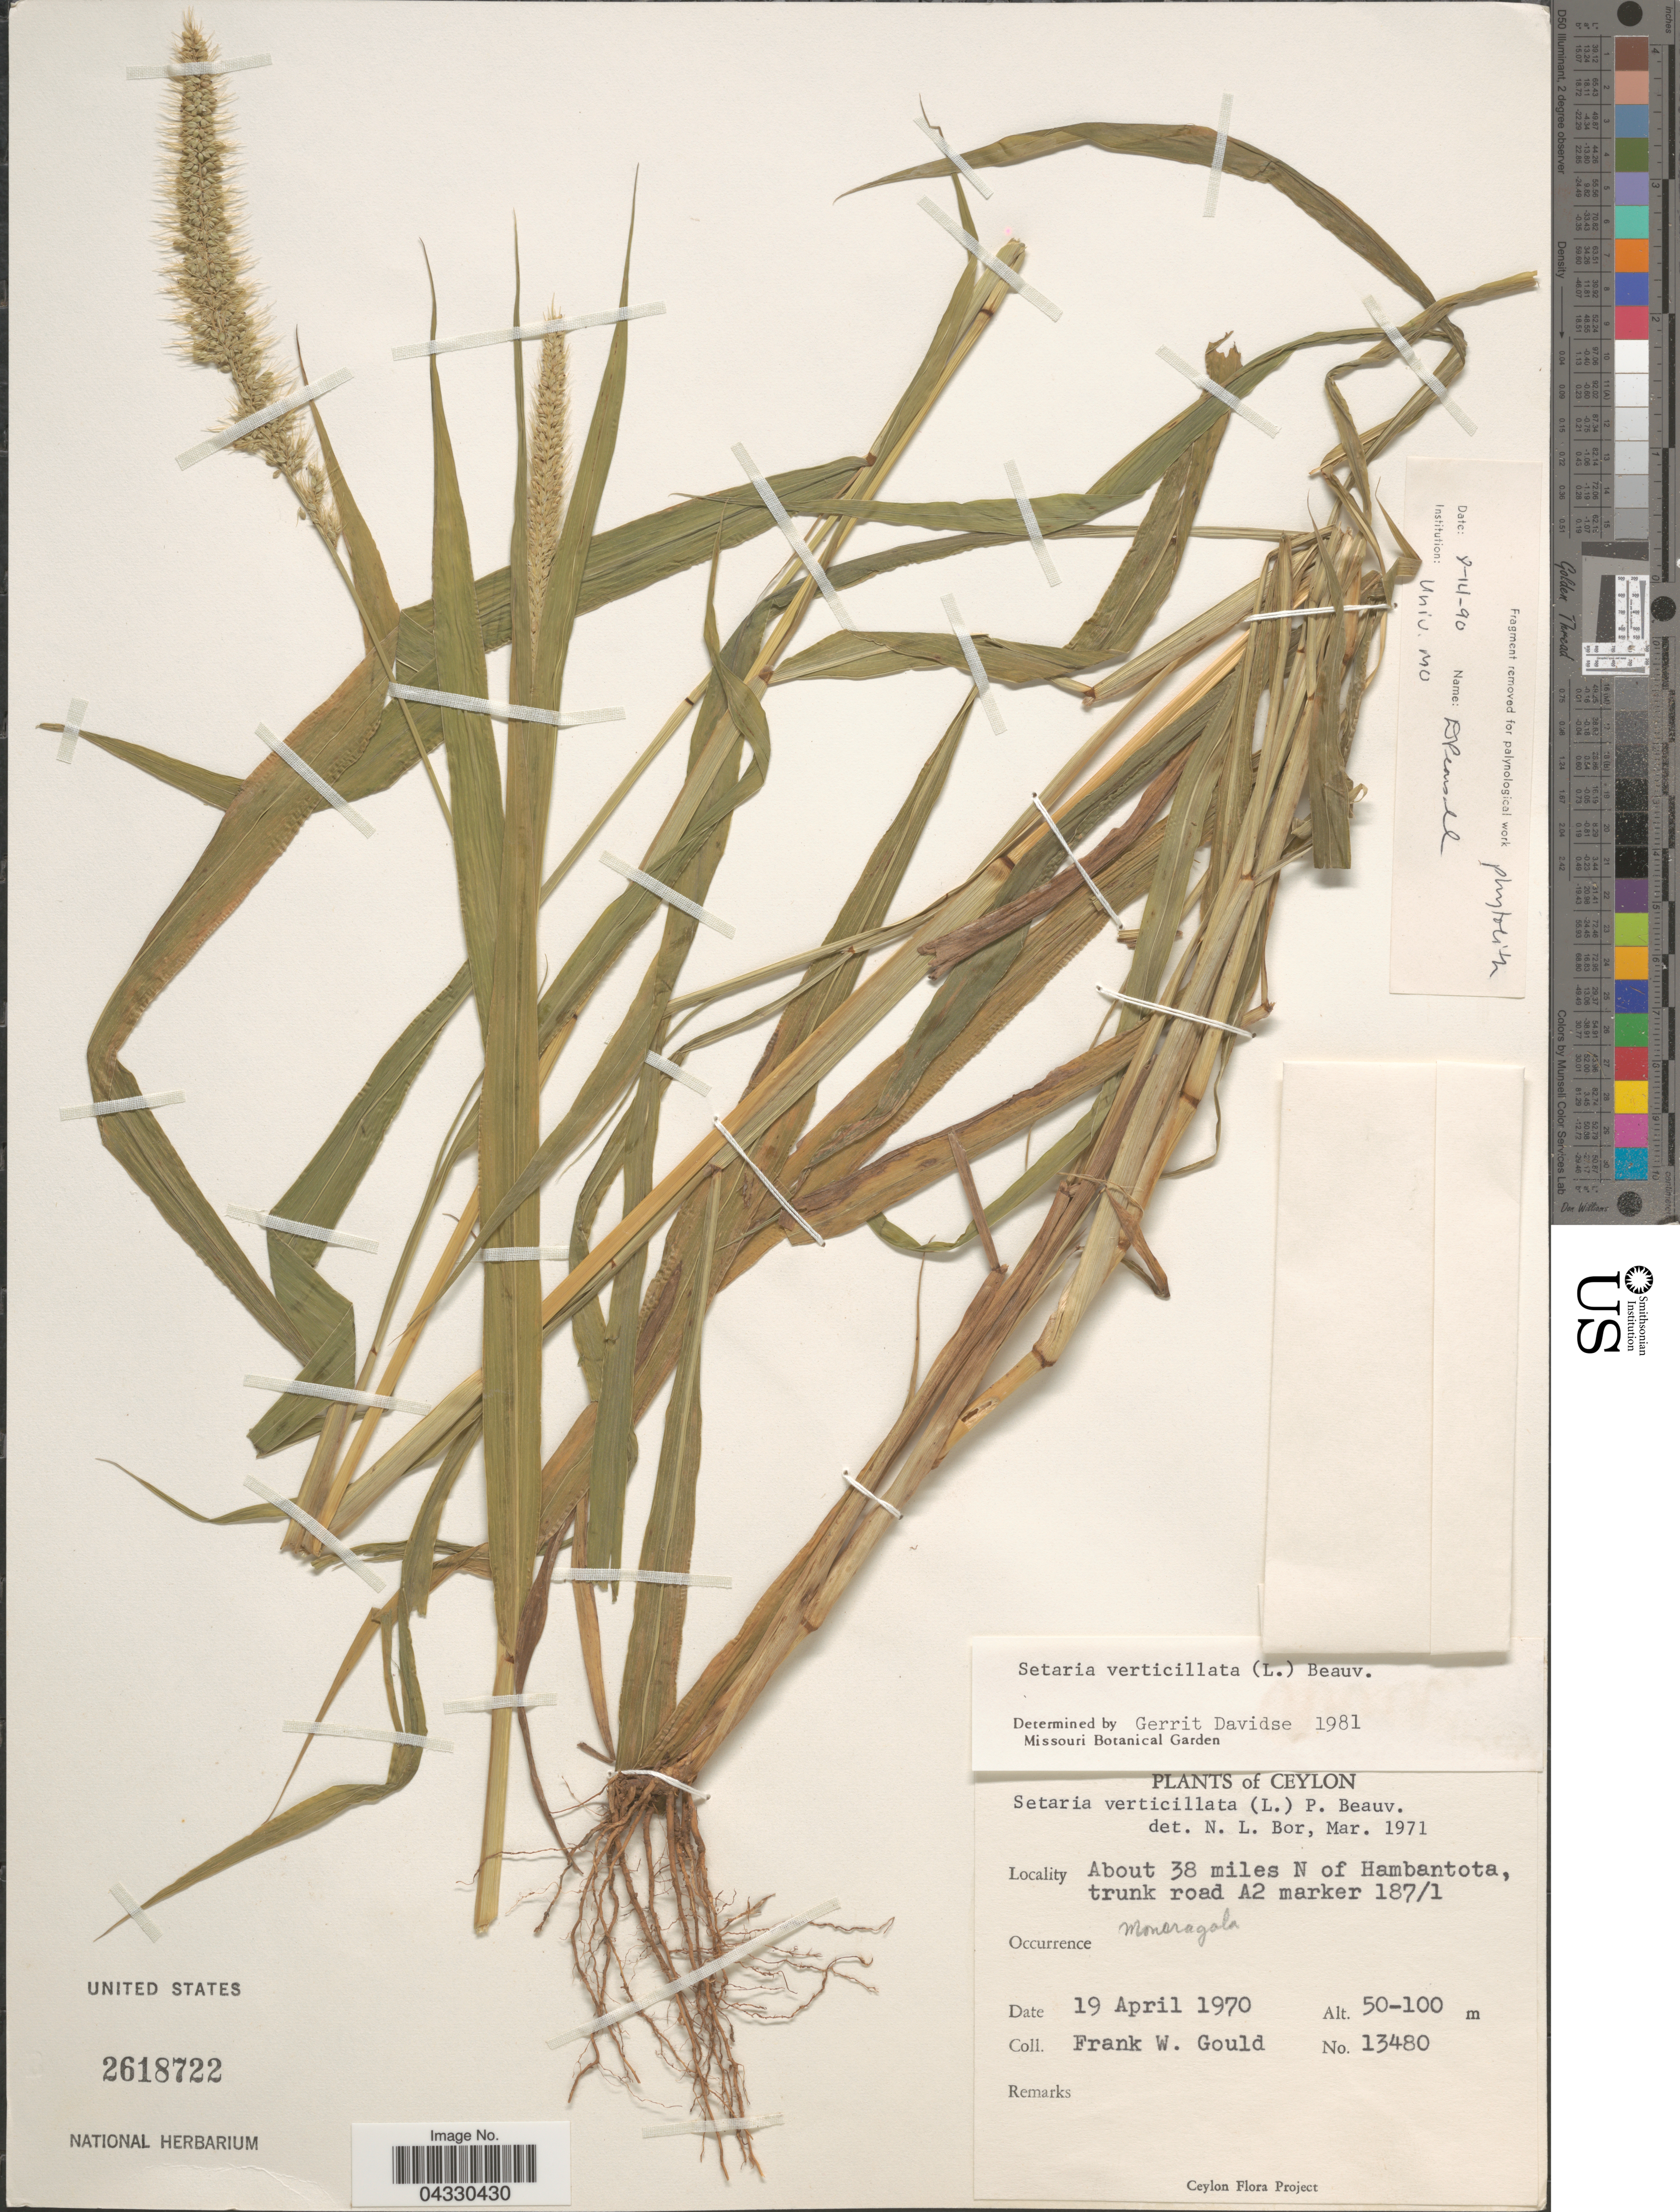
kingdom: Plantae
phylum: Tracheophyta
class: Liliopsida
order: Poales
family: Poaceae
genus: Setaria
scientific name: Setaria verticillata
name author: (L.) P. Beauv.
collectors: F. W. Gould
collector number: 13480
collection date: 1970-04-19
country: Sri Lanka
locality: Ceylon. About 38 miles N of Hambantota, trunk road A2 marker 187/1. Moneragala.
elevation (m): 50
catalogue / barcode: US 2618722